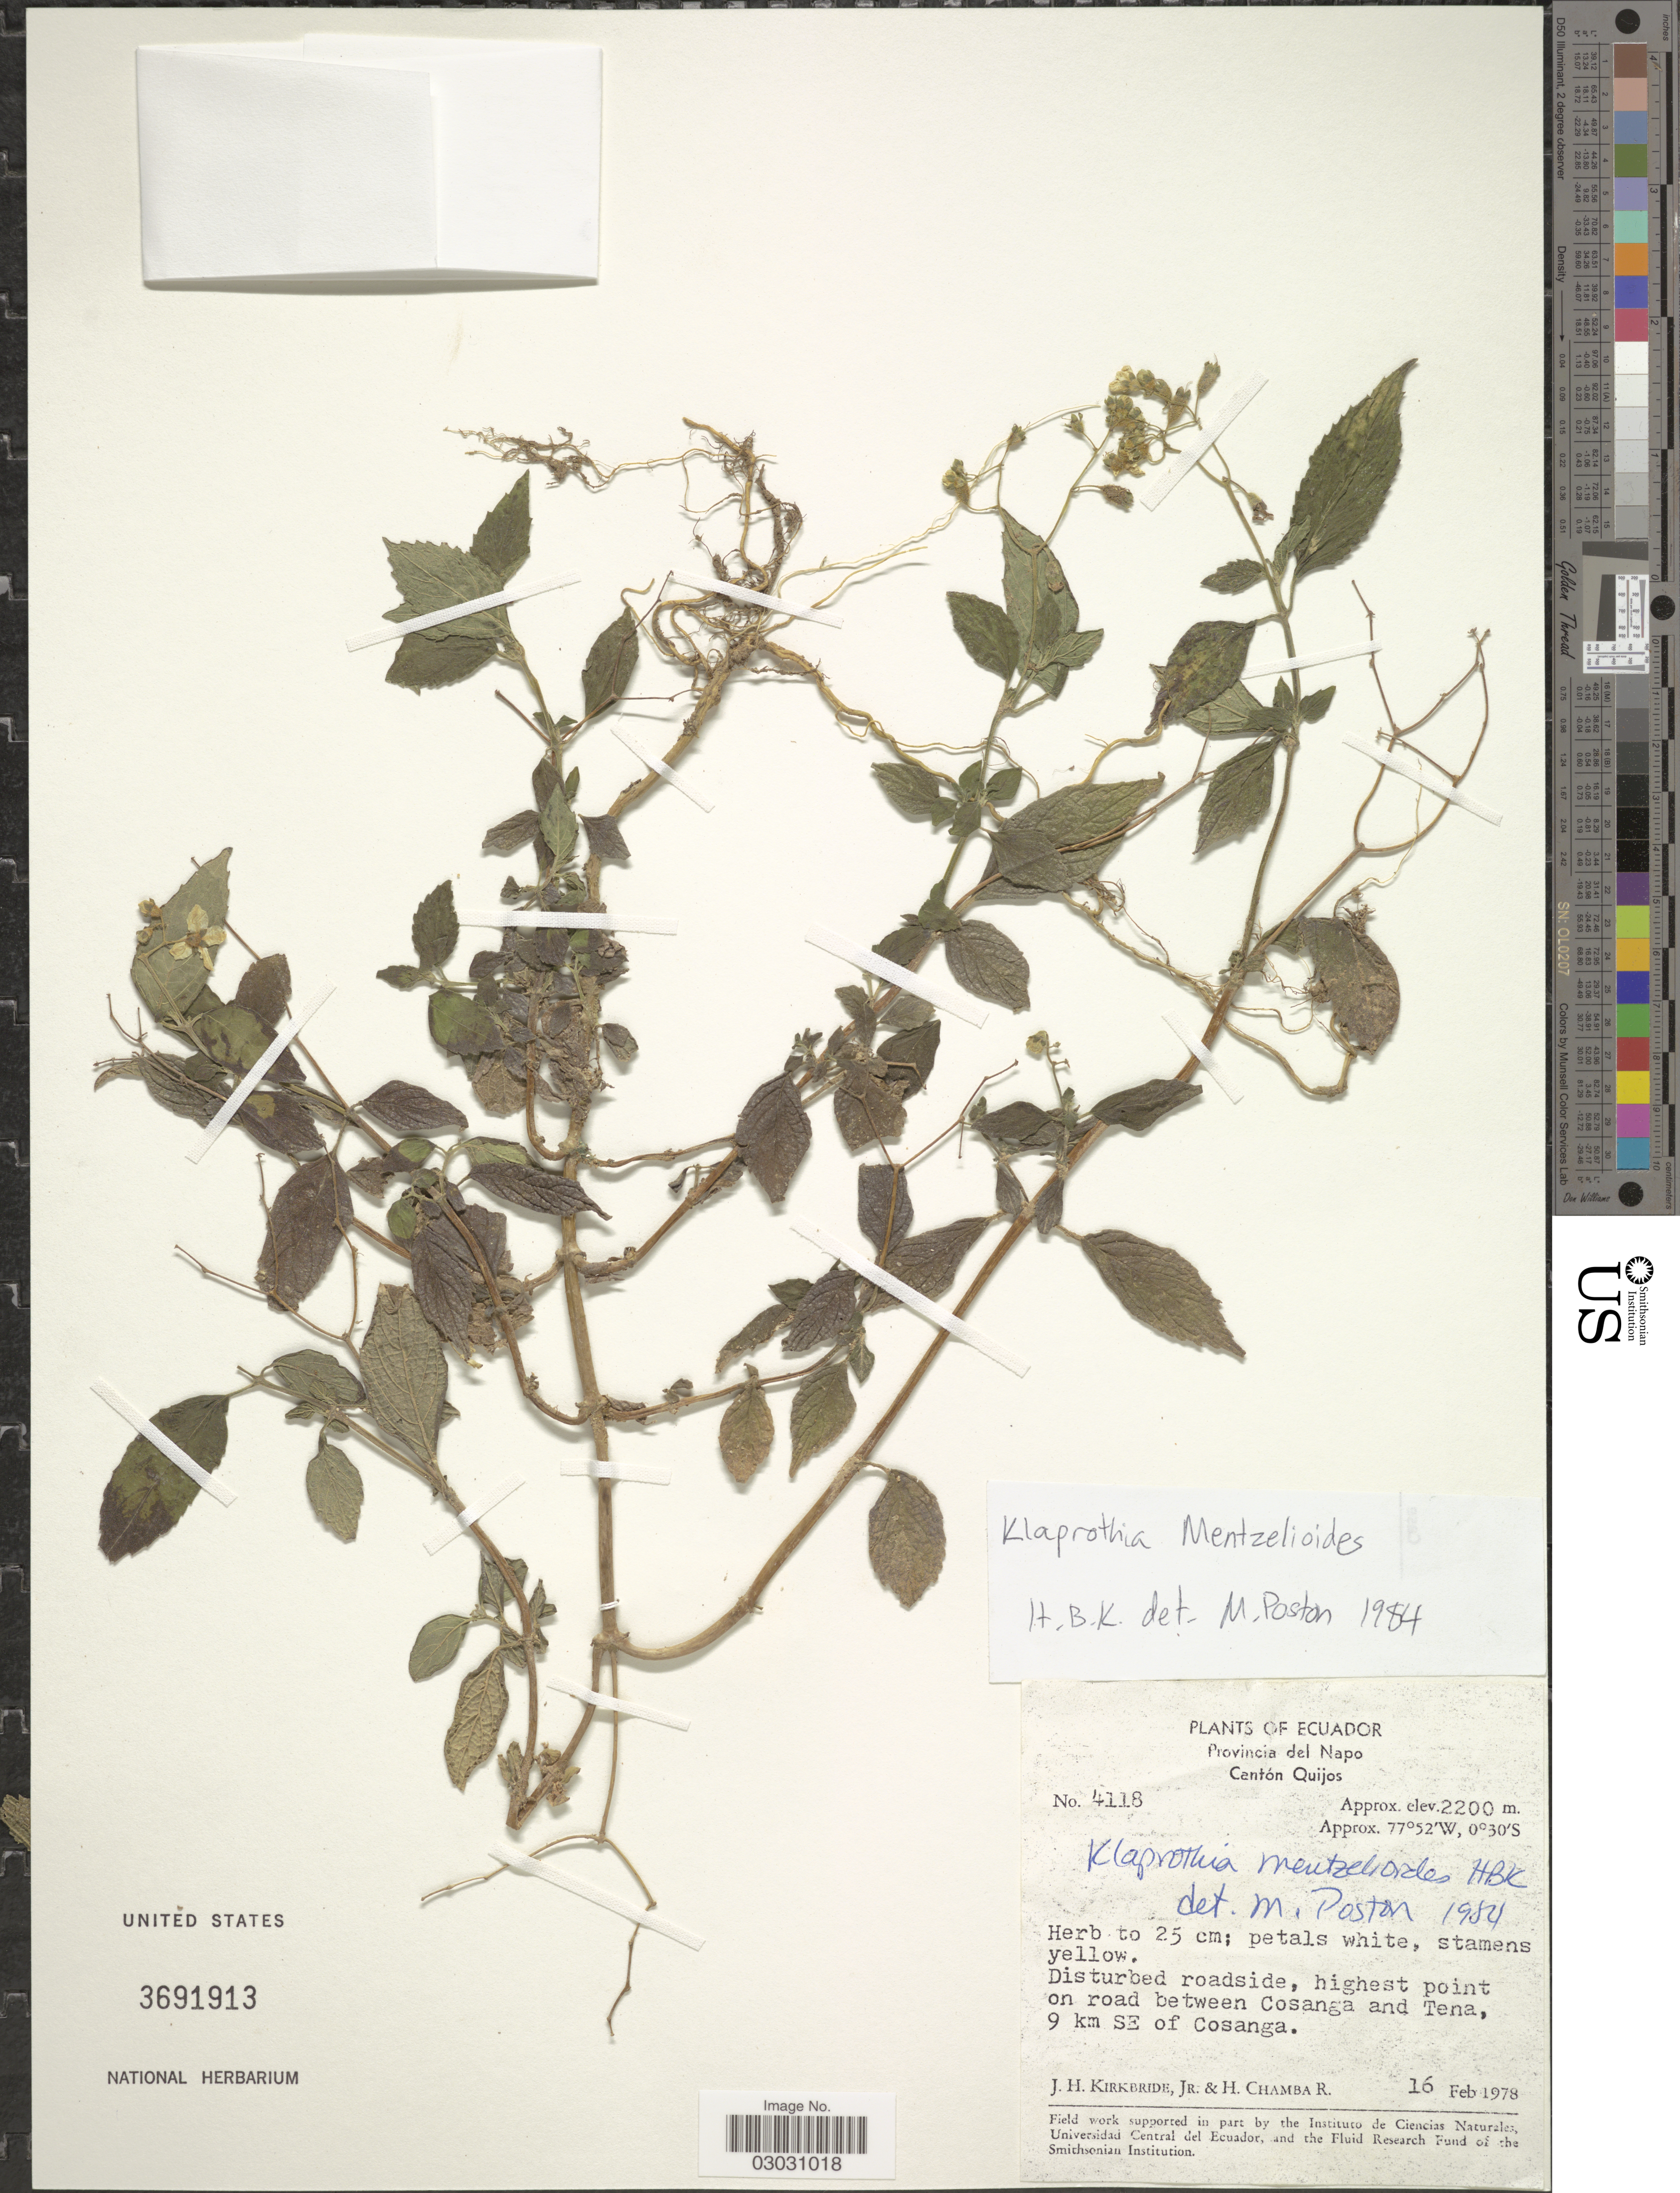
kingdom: Plantae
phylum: Tracheophyta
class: Magnoliopsida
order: Cornales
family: Loasaceae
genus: Klaprothia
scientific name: Klaprothia mentzelioides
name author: Kunth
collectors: J. H. Kirkbride & H. Chamba R.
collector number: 4118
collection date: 1978-02-16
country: Ecuador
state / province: Napo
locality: Provincia del Napo, Cantón Quijos, Disturbed roadside, highest point on road between Cosanga and Tena, 9 km SE of Cosanga.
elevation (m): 2200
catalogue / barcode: US 3691913